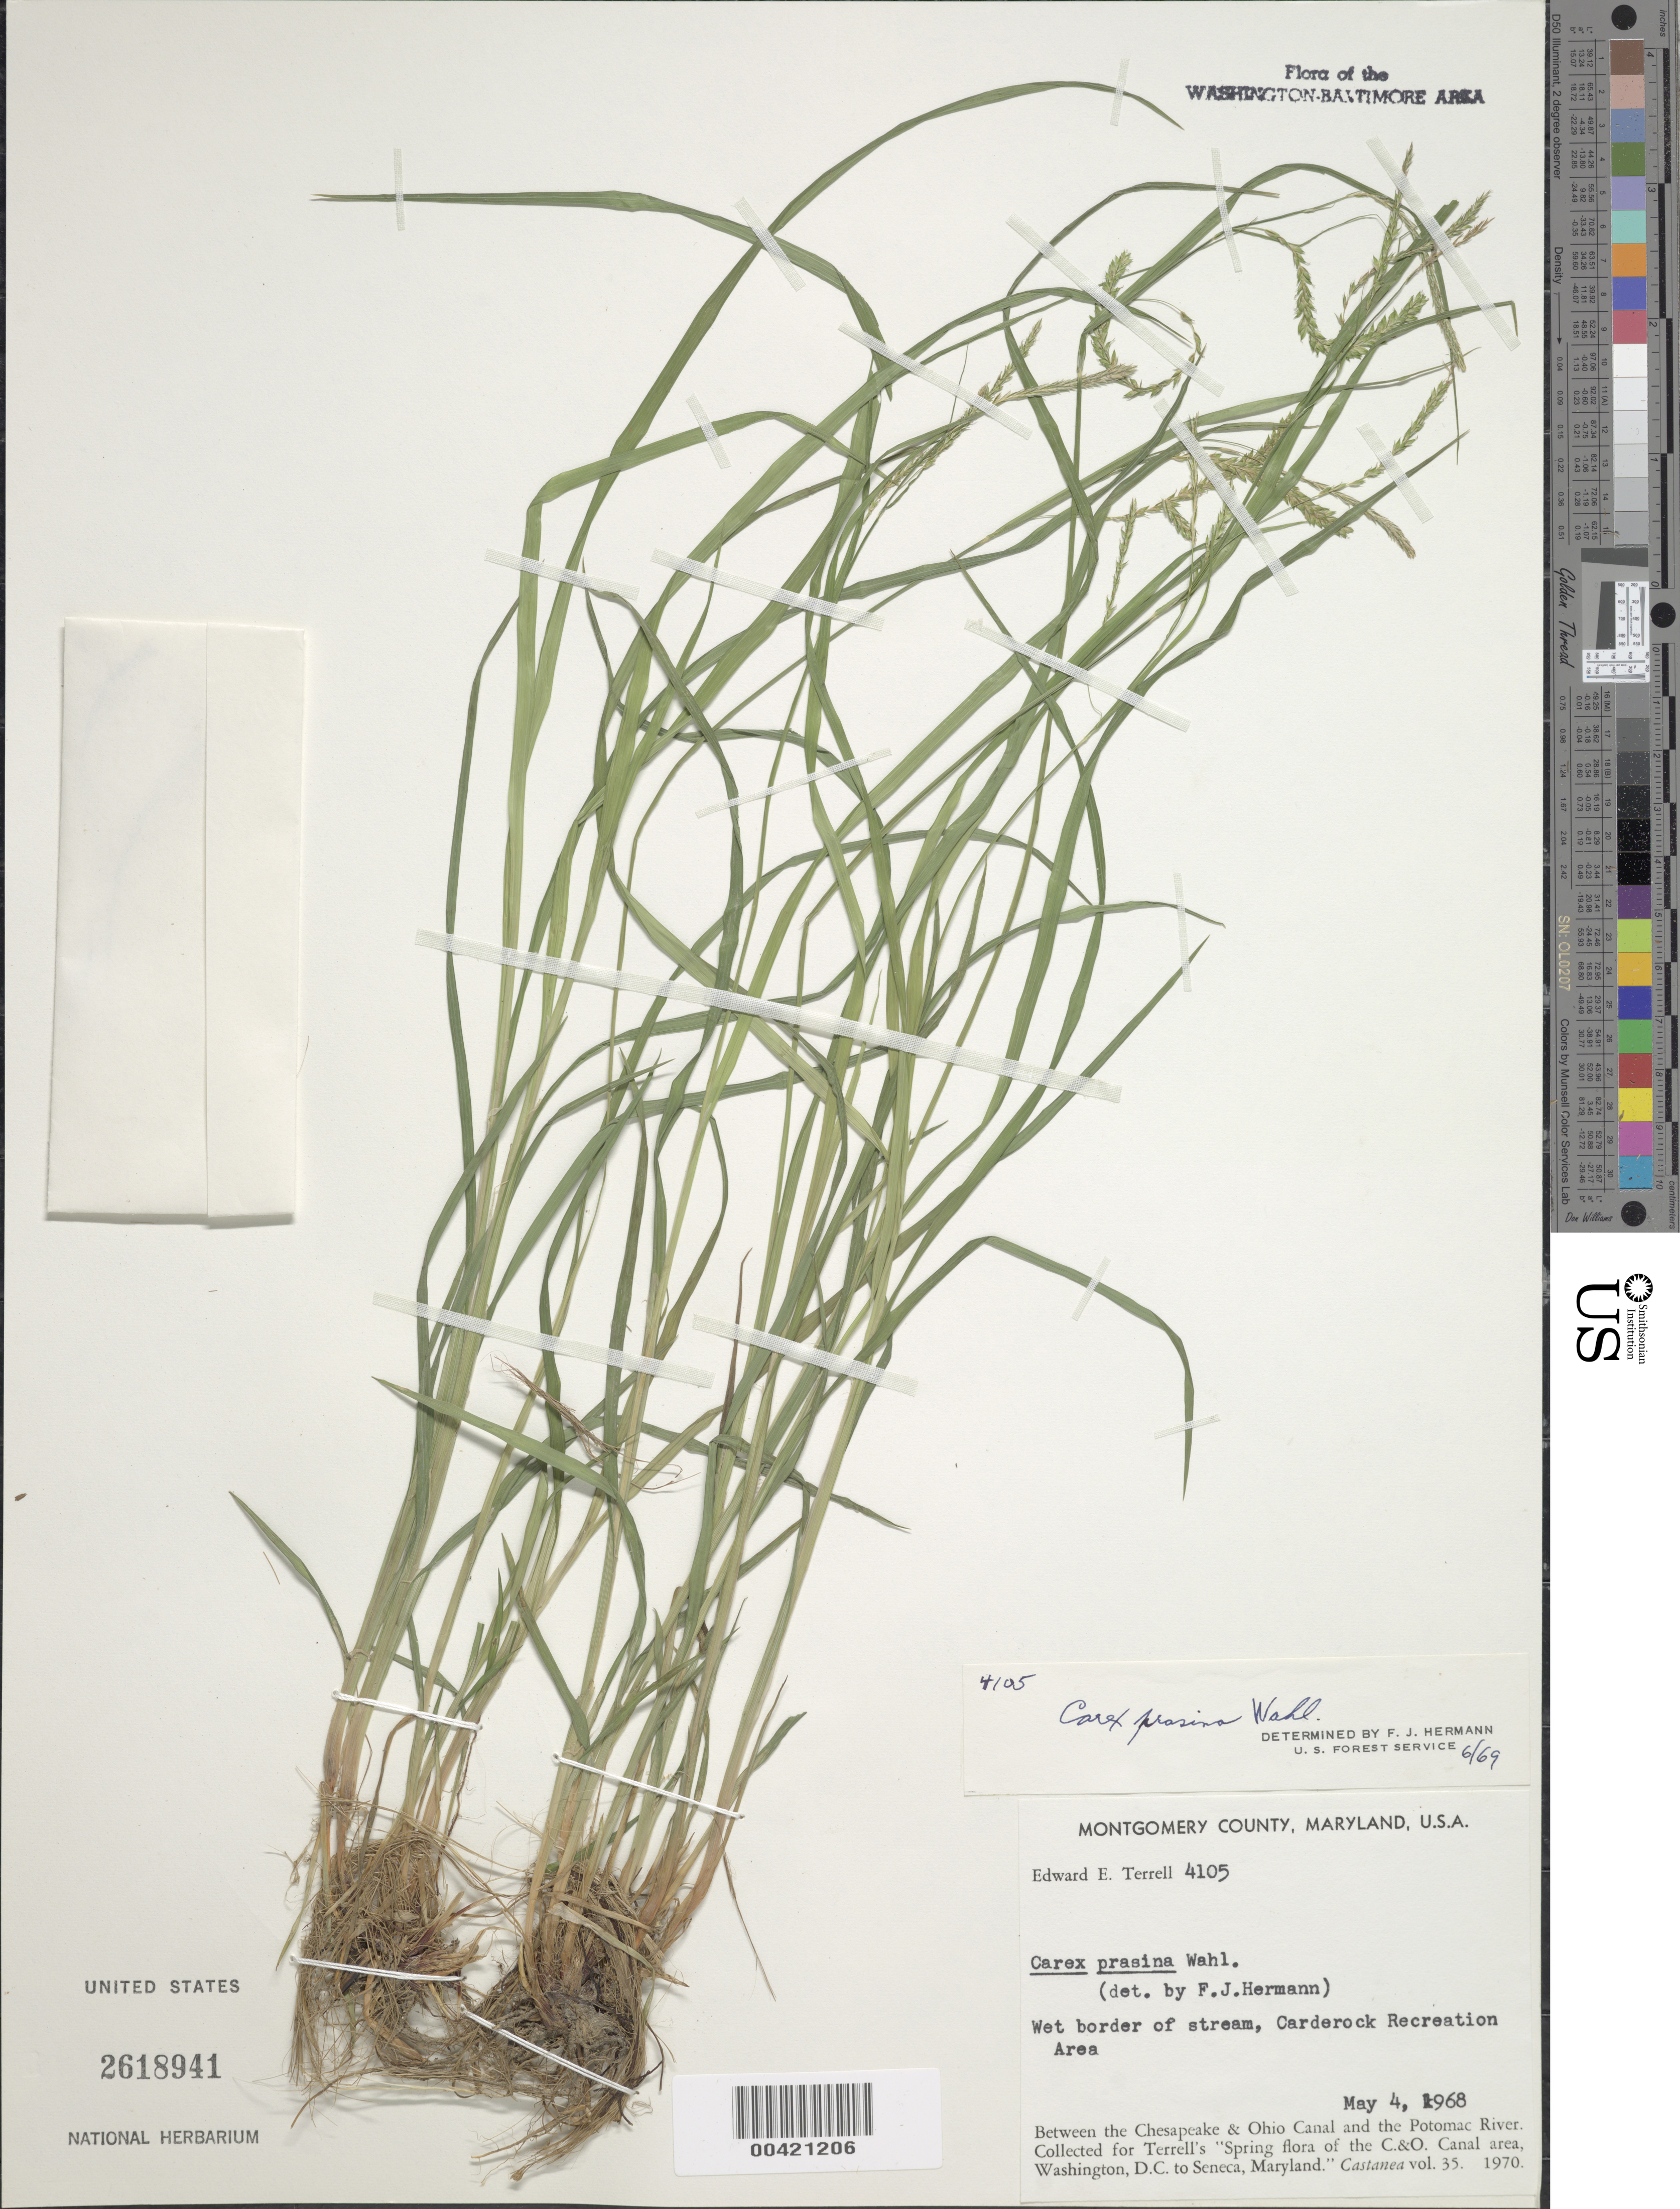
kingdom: Plantae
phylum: Tracheophyta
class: Liliopsida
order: Poales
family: Cyperaceae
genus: Carex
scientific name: Carex prasina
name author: Wahlenb.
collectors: E. E. Terrell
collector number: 4105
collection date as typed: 04 May 1968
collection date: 1968-05-04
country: United States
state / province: Maryland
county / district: Montgomery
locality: Carderock Recreation Area C. & O. Canal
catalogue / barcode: US 2618941